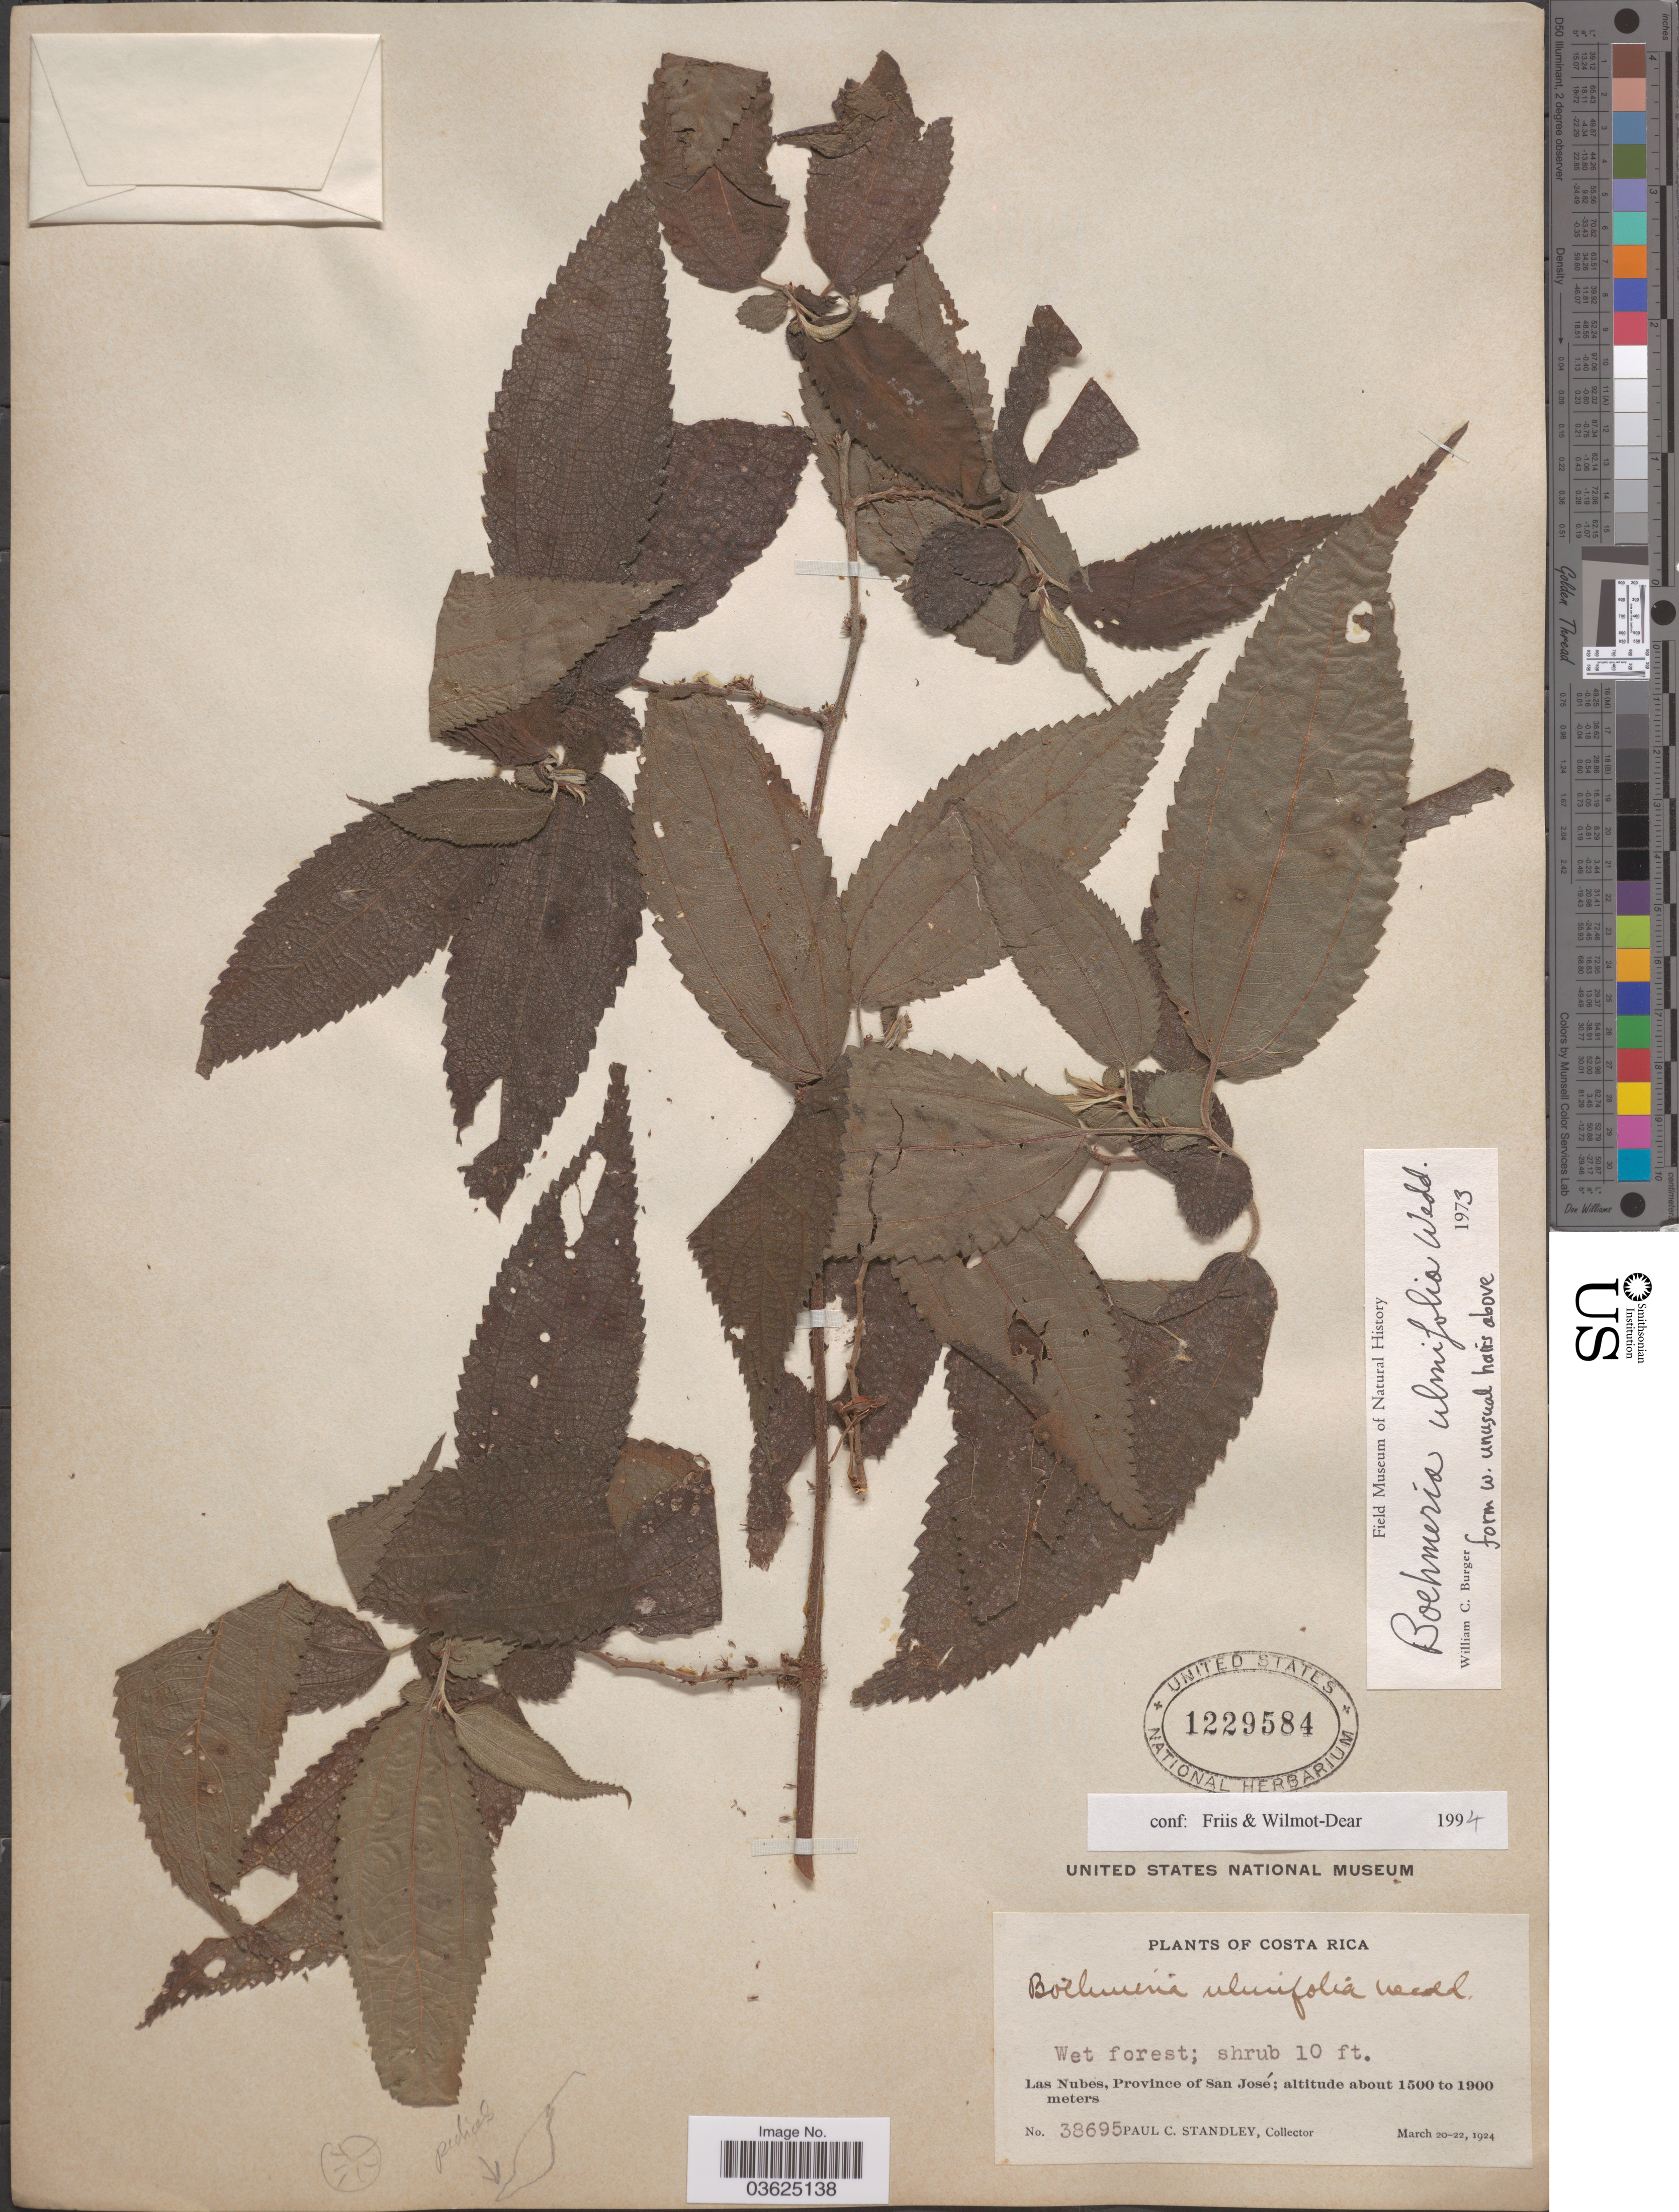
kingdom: Plantae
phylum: Tracheophyta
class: Magnoliopsida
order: Rosales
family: Urticaceae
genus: Boehmeria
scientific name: Boehmeria ulmifolia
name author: Wedd.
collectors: P. C. Standley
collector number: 38695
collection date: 1924-03-20/1924-03-22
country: Costa Rica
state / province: San José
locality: Las Nubes.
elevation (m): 1500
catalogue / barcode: US 1229584